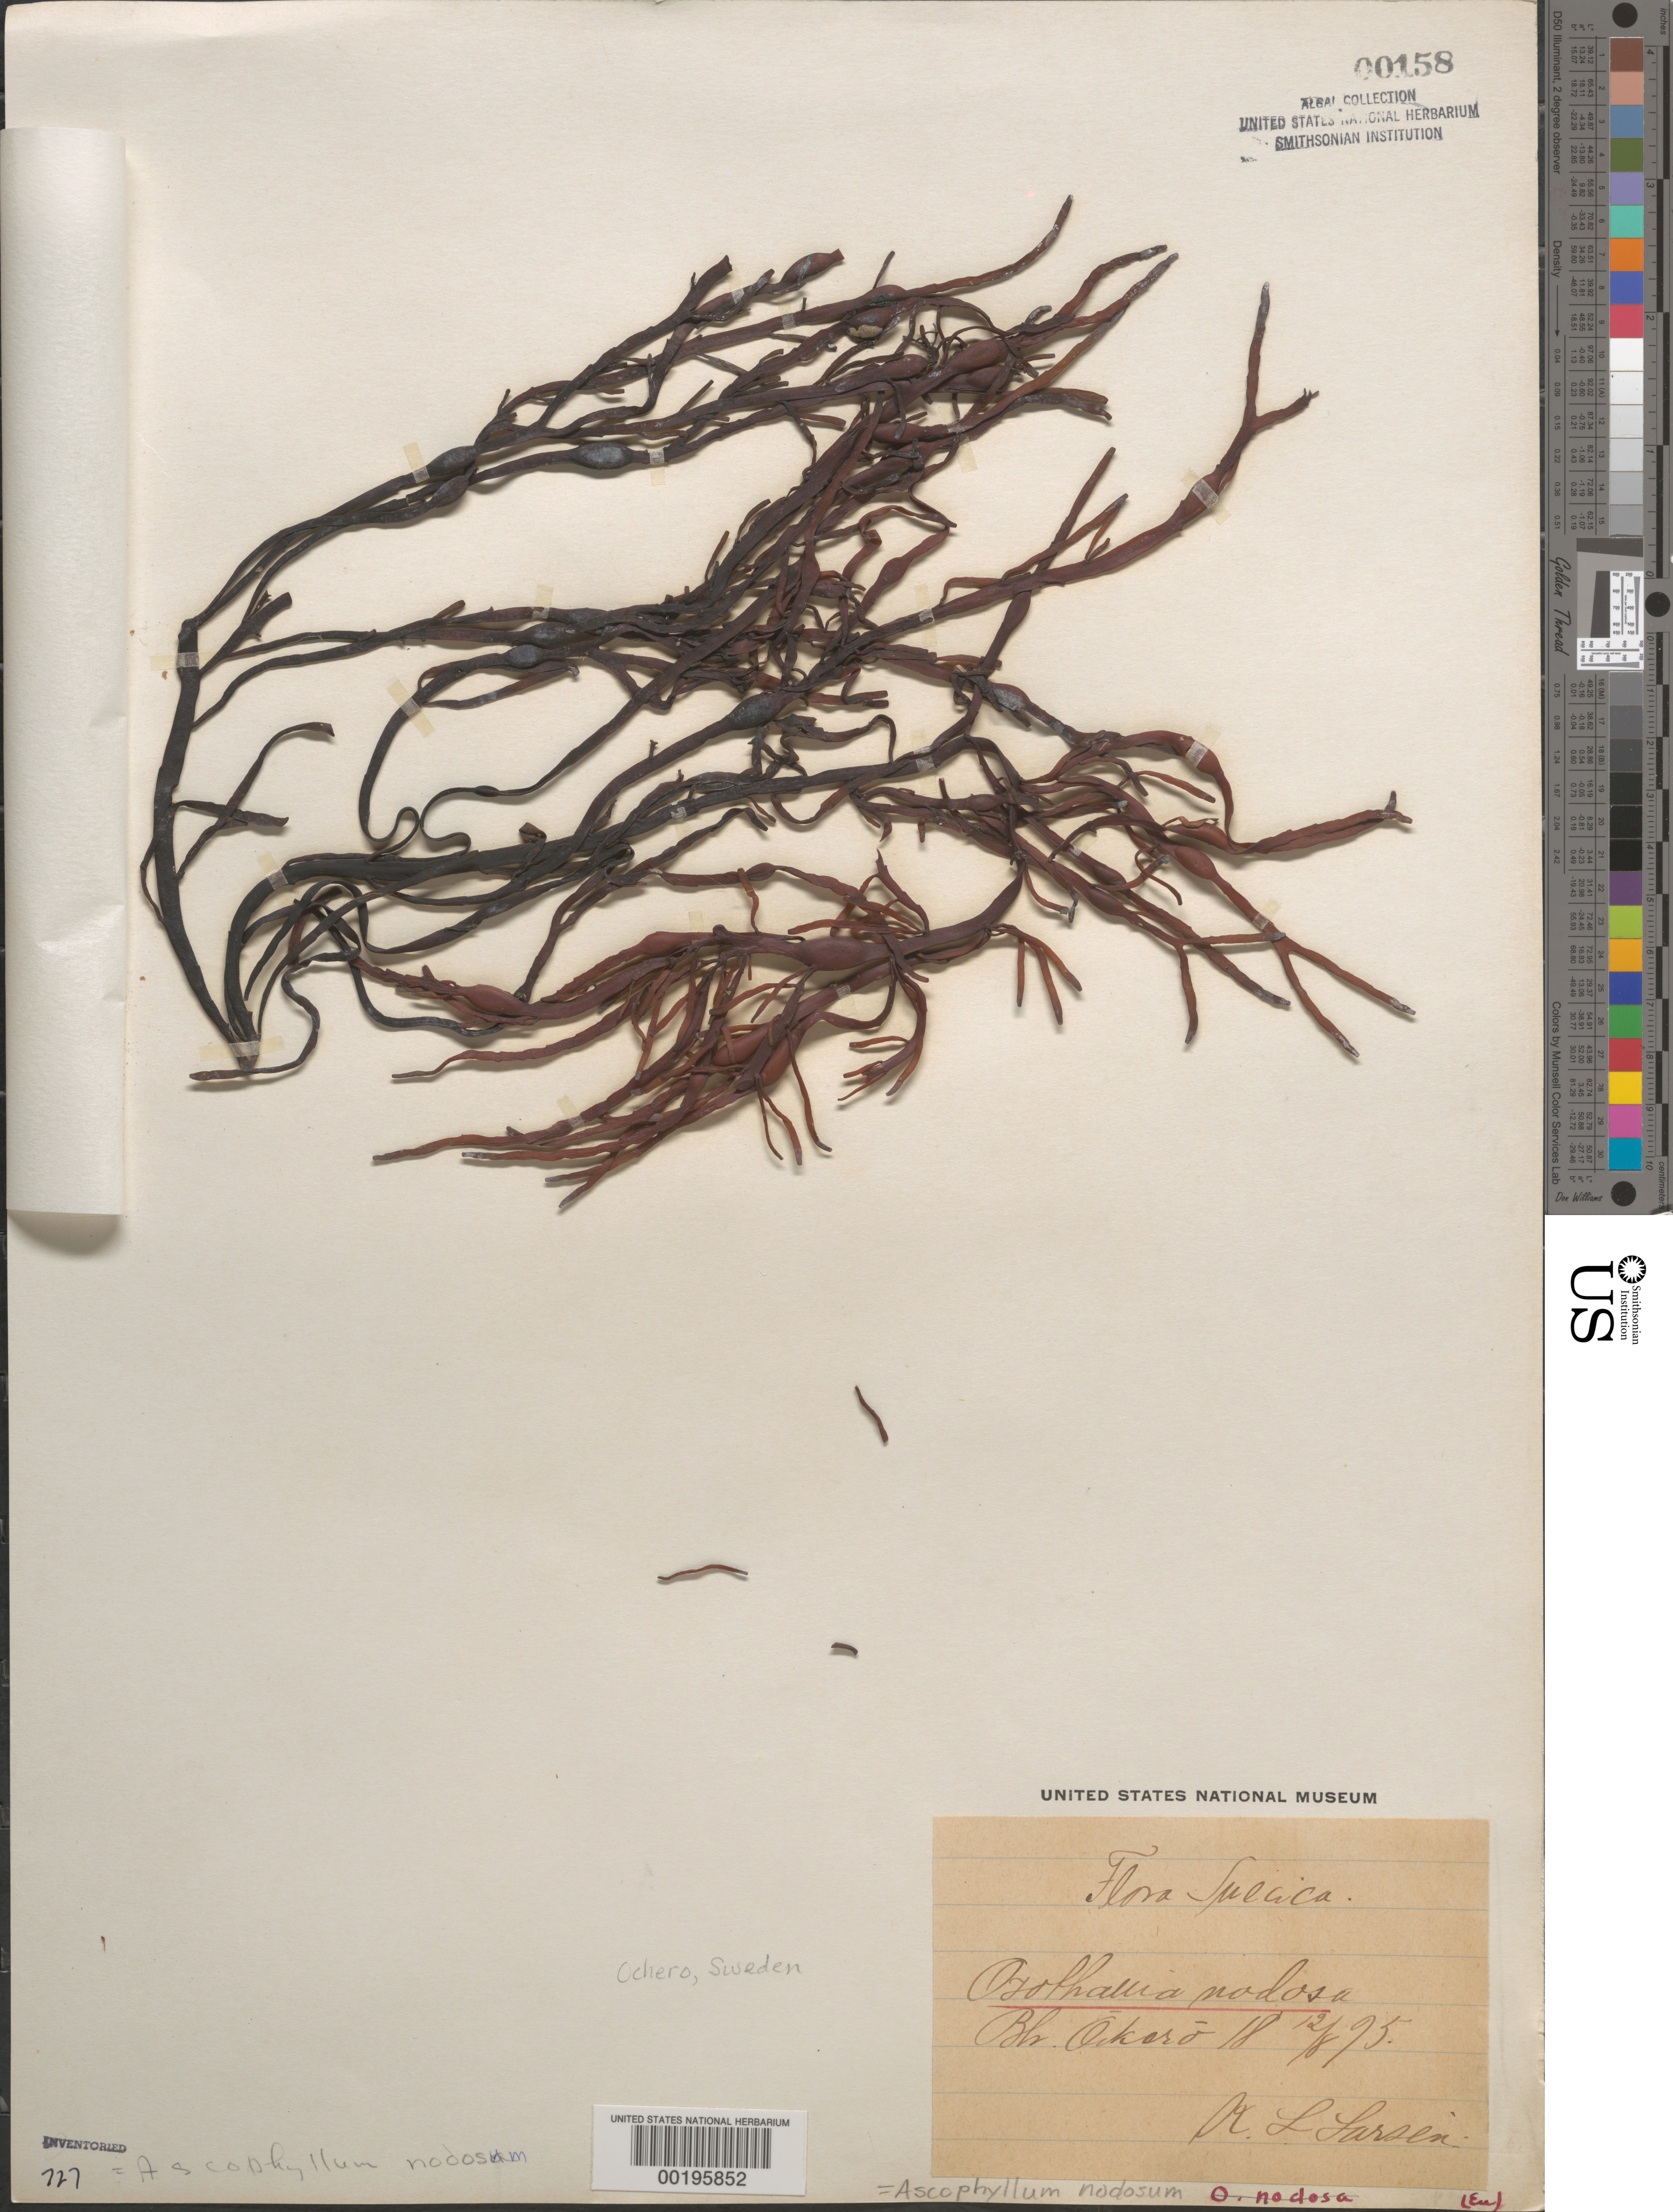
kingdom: Chromista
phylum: Ochrophyta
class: Phaeophyceae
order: Fucales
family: Fucaceae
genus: Ascophyllum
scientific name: Ascophyllum nodosum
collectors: K. Larsen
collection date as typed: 12 Aug 1875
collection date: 1875-08-12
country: Sweden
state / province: Västra Götaland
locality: Ockero (ochero)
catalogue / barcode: US 158